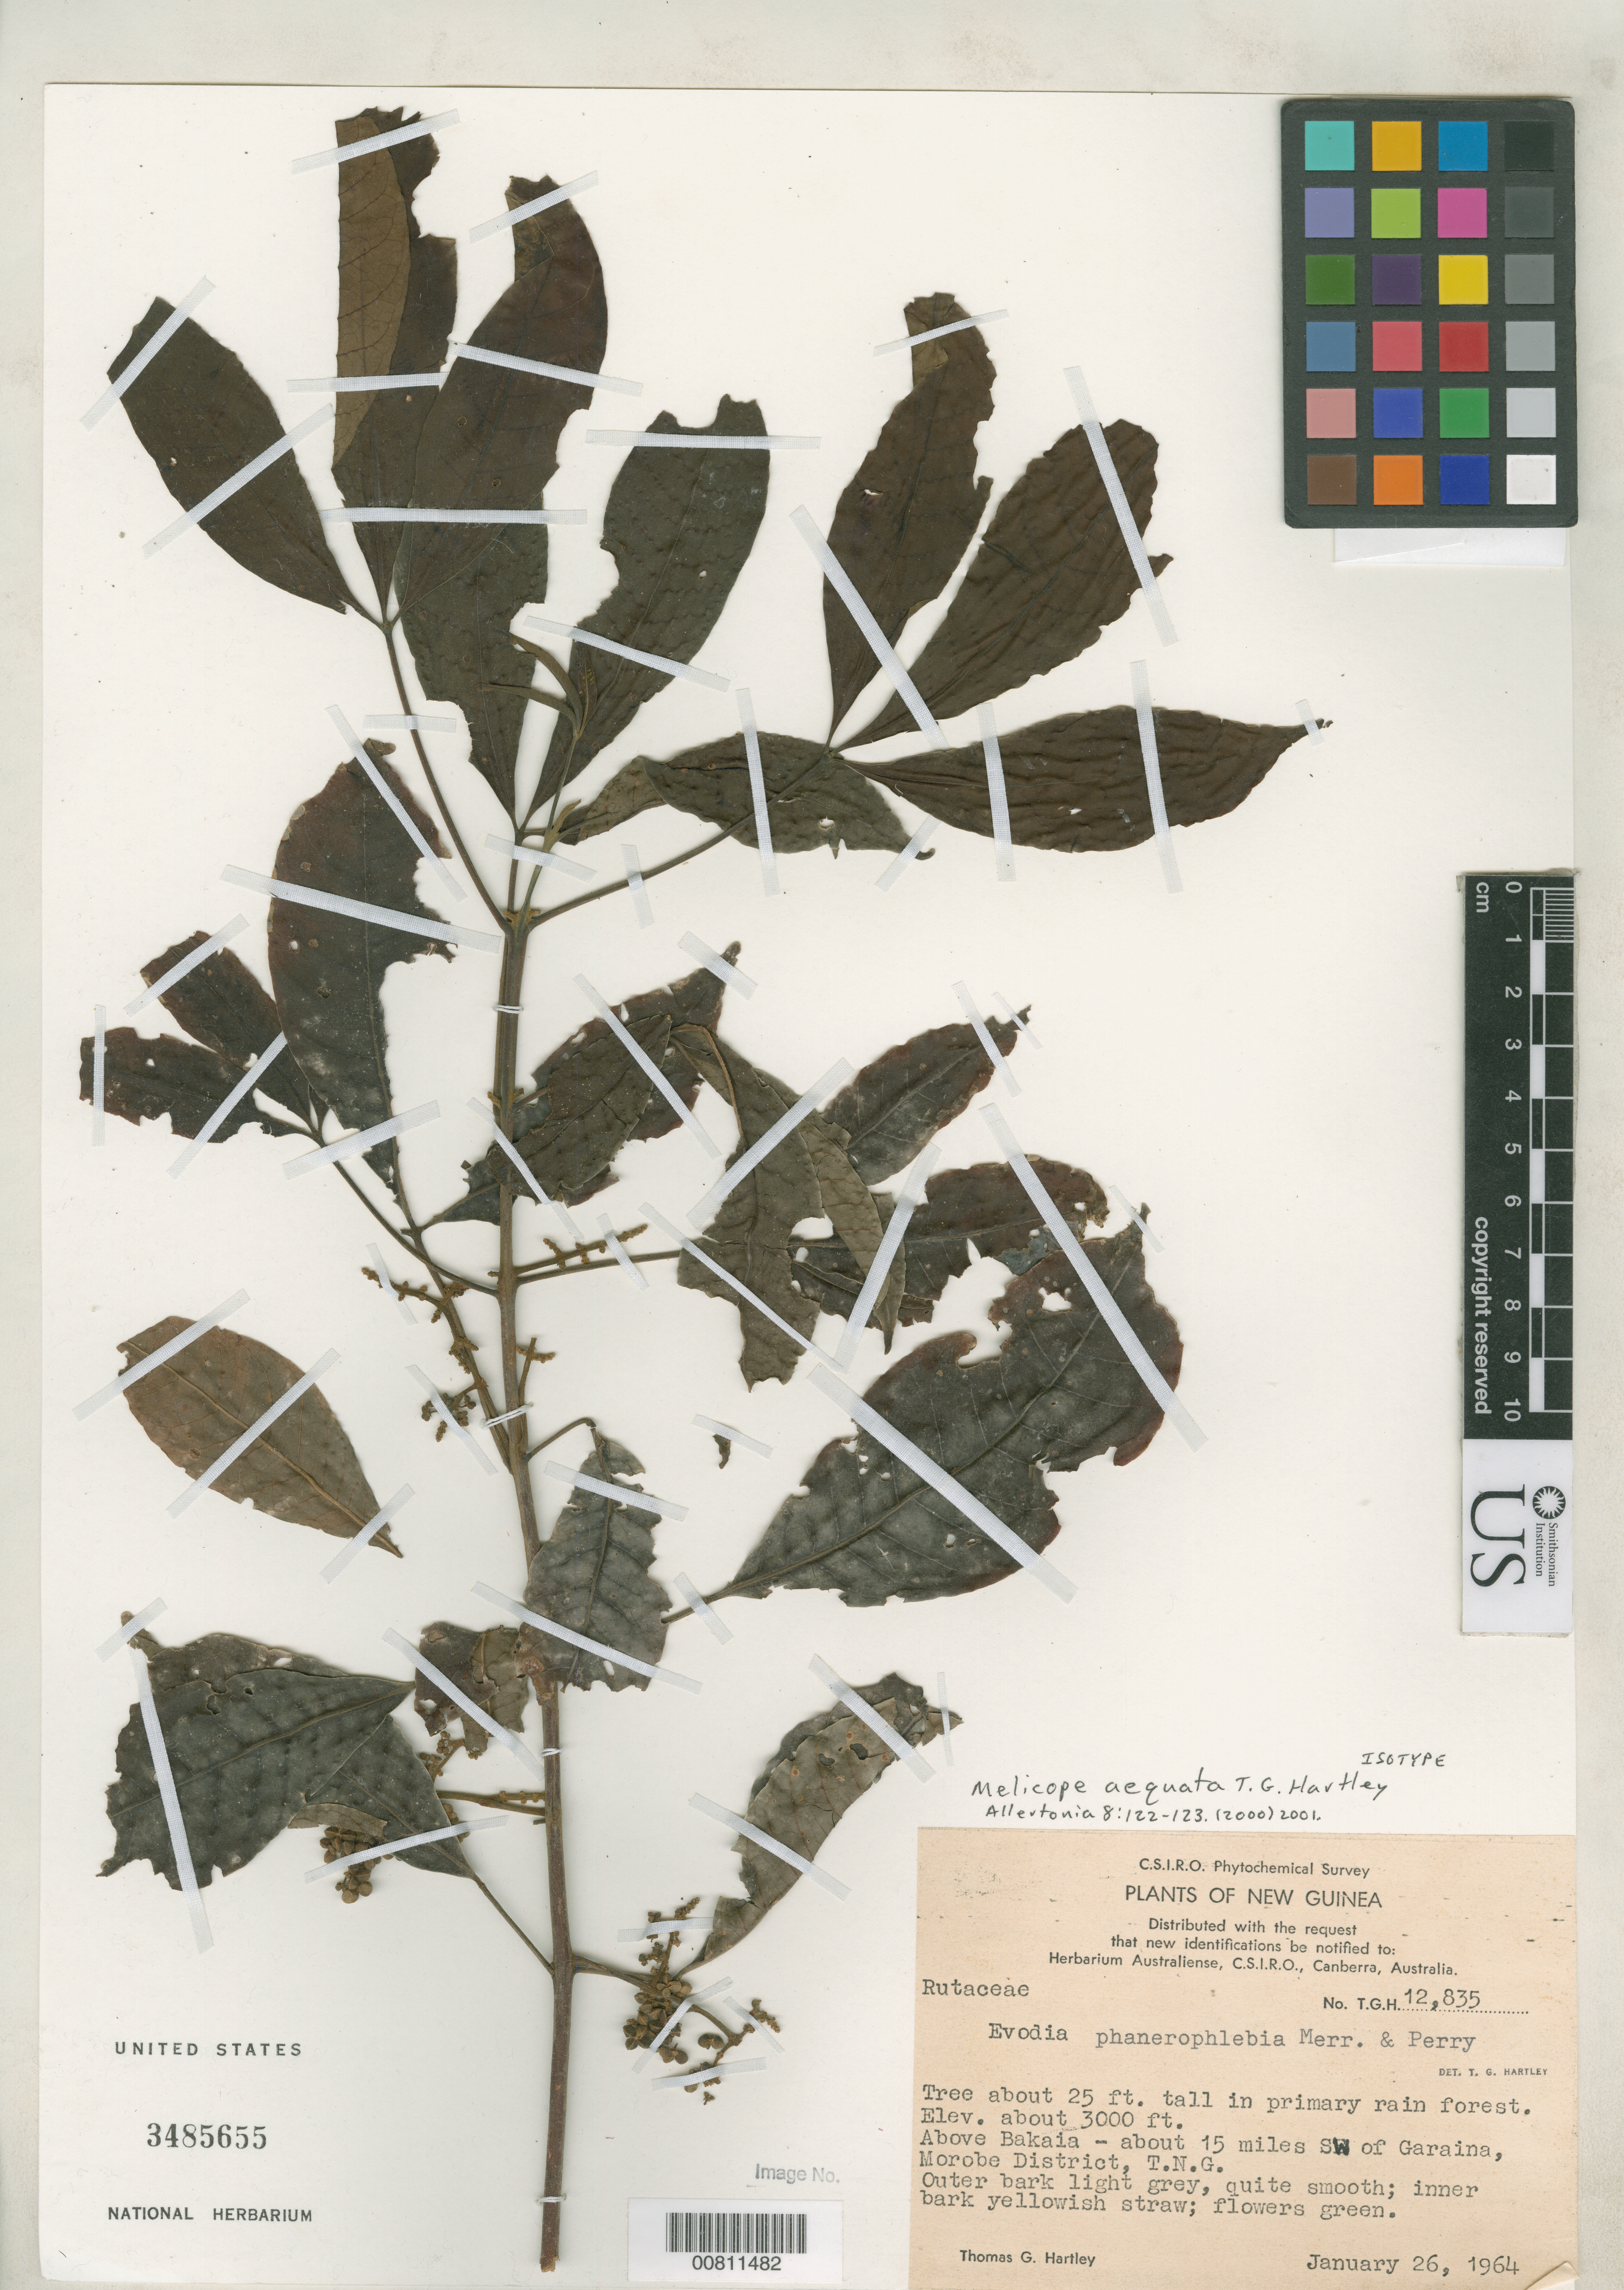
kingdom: Plantae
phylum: Tracheophyta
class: Magnoliopsida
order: Sapindales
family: Rutaceae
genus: Melicope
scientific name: Melicope aequata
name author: T.G. Hartley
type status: Isotype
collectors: T. G. Hartley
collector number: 12835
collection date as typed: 26 Jan 1964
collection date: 1964-01-26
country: Papua New Guinea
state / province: Morobe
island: New Guinea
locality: Above Bakaia - about 15 miles SW of Garaina, Morobe District, T.N.G.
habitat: Primary rain forest.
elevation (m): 914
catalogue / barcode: US 3485655